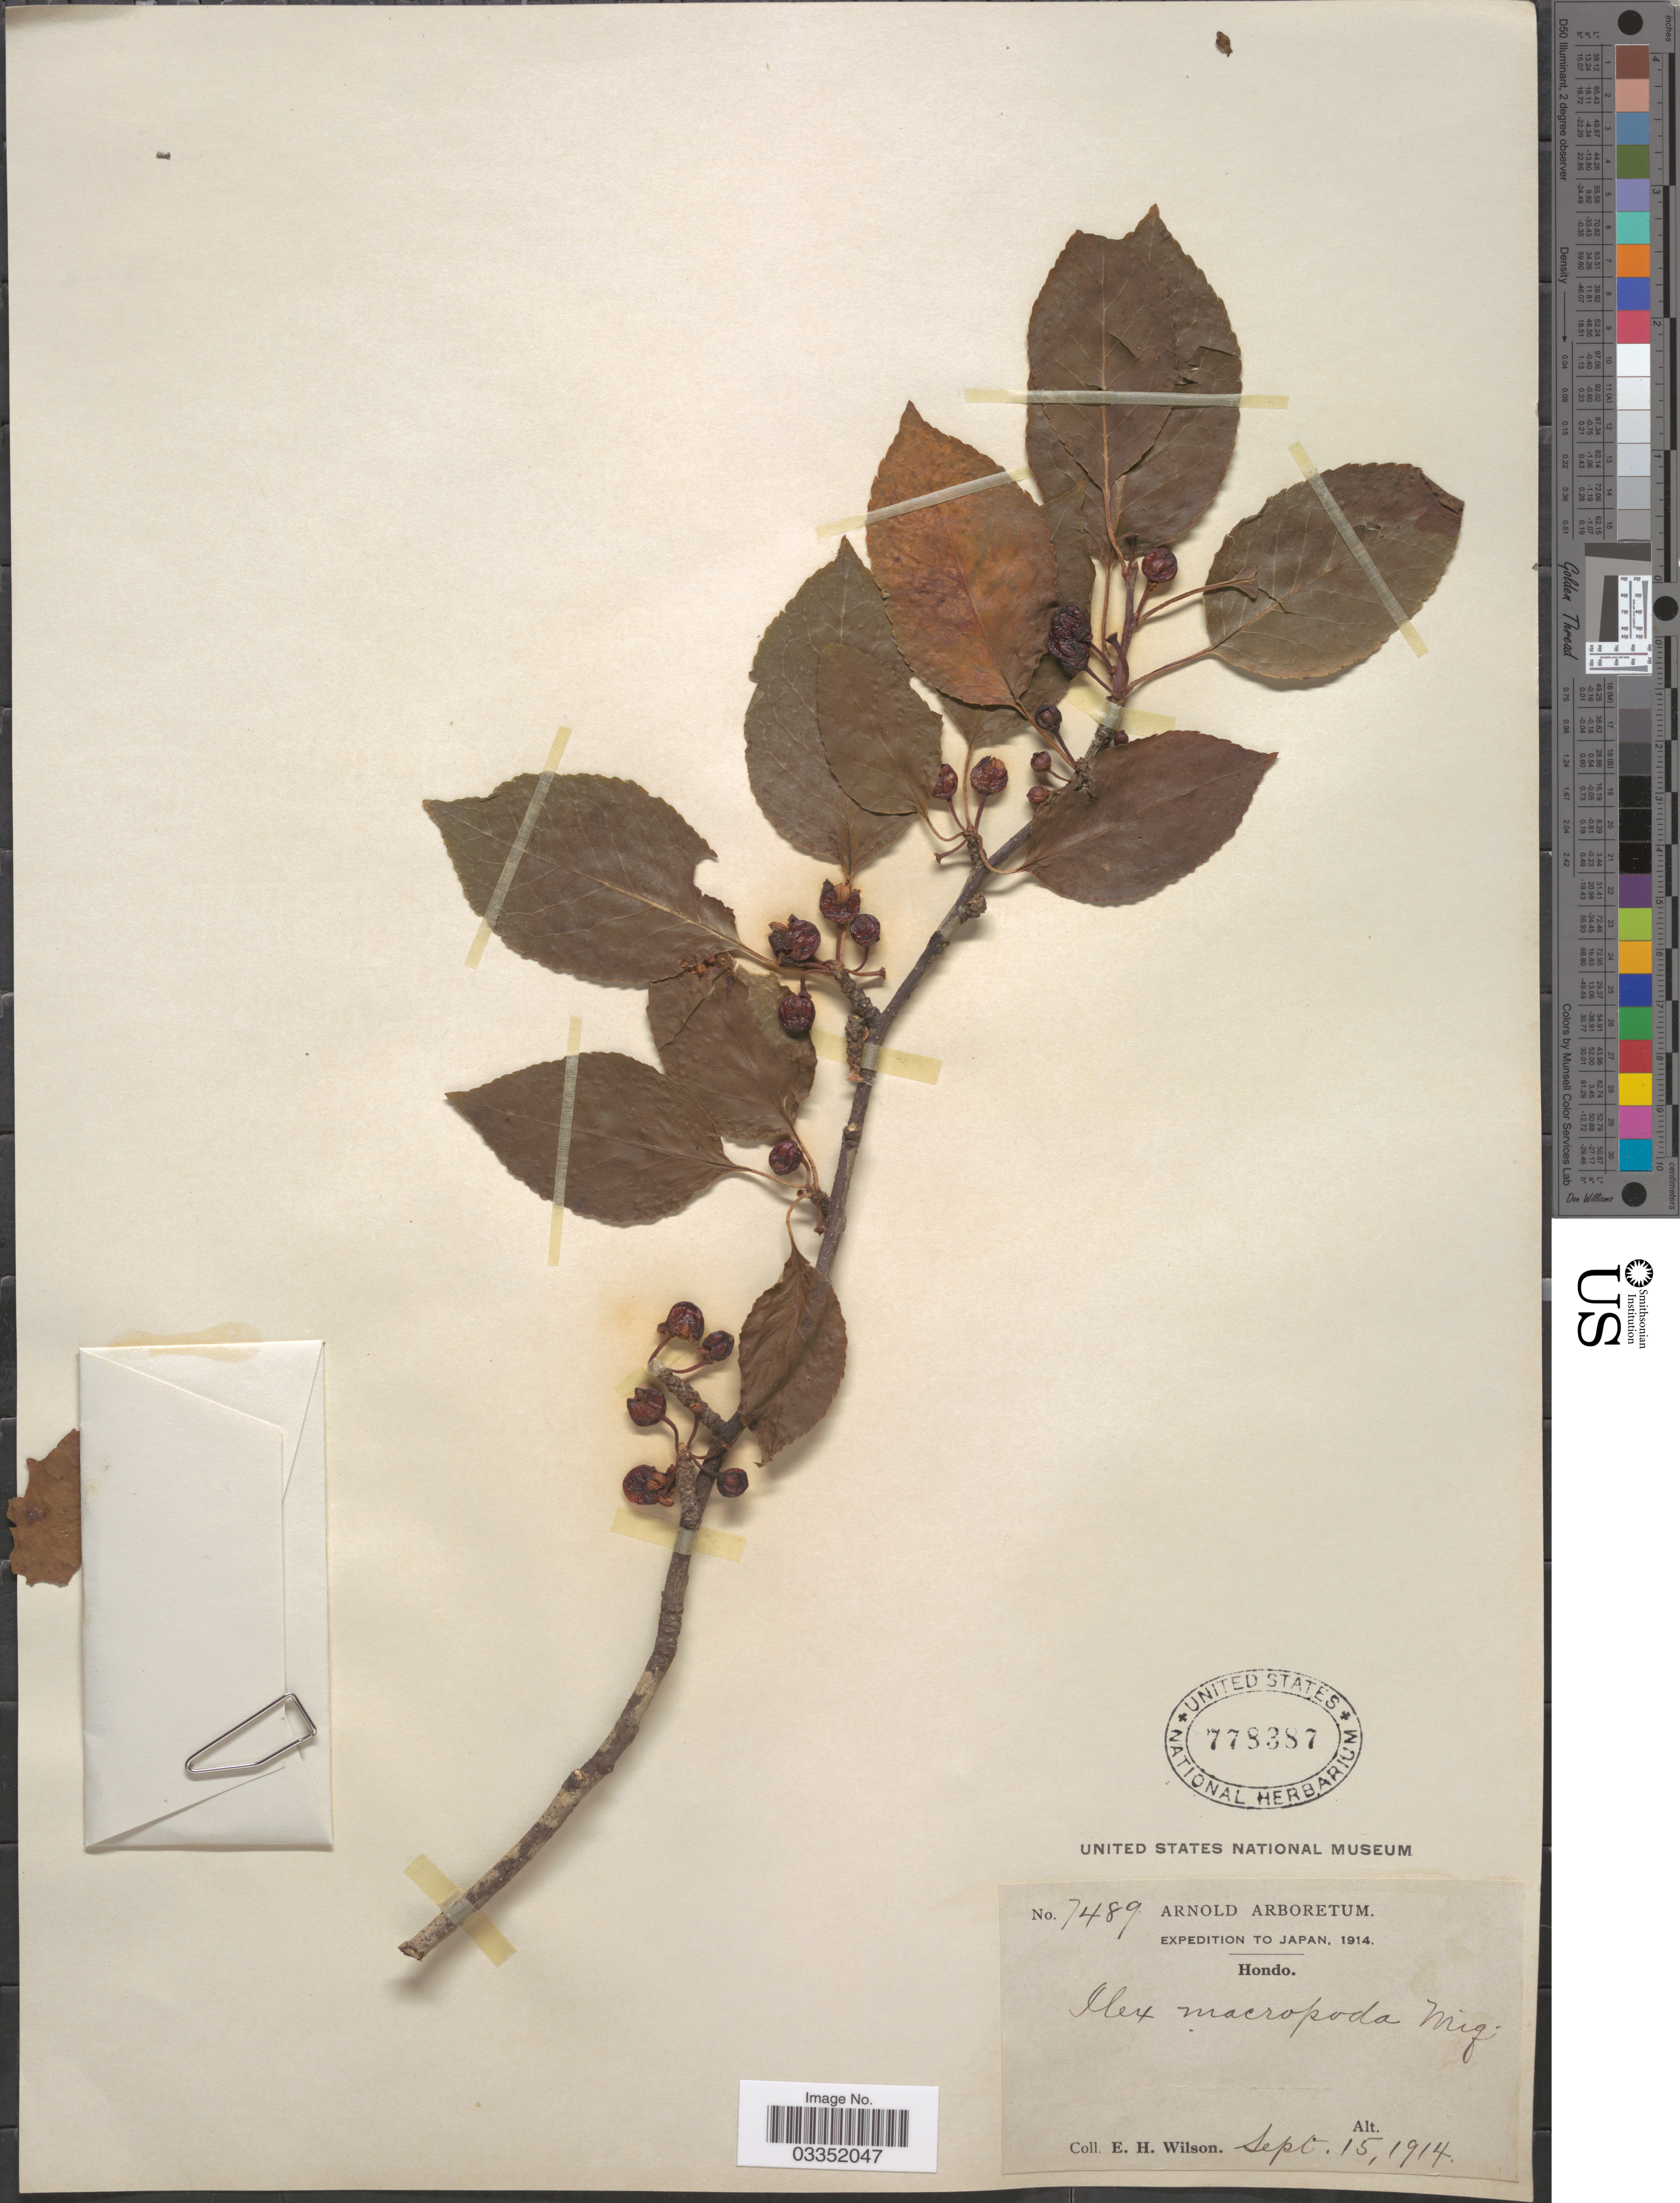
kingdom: Plantae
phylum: Tracheophyta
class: Magnoliopsida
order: Aquifoliales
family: Aquifoliaceae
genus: Ilex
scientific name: Ilex macropoda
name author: Miq.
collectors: E. Wilson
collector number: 7489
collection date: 1914-09-15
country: Japan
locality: Hondo.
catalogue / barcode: US 778387